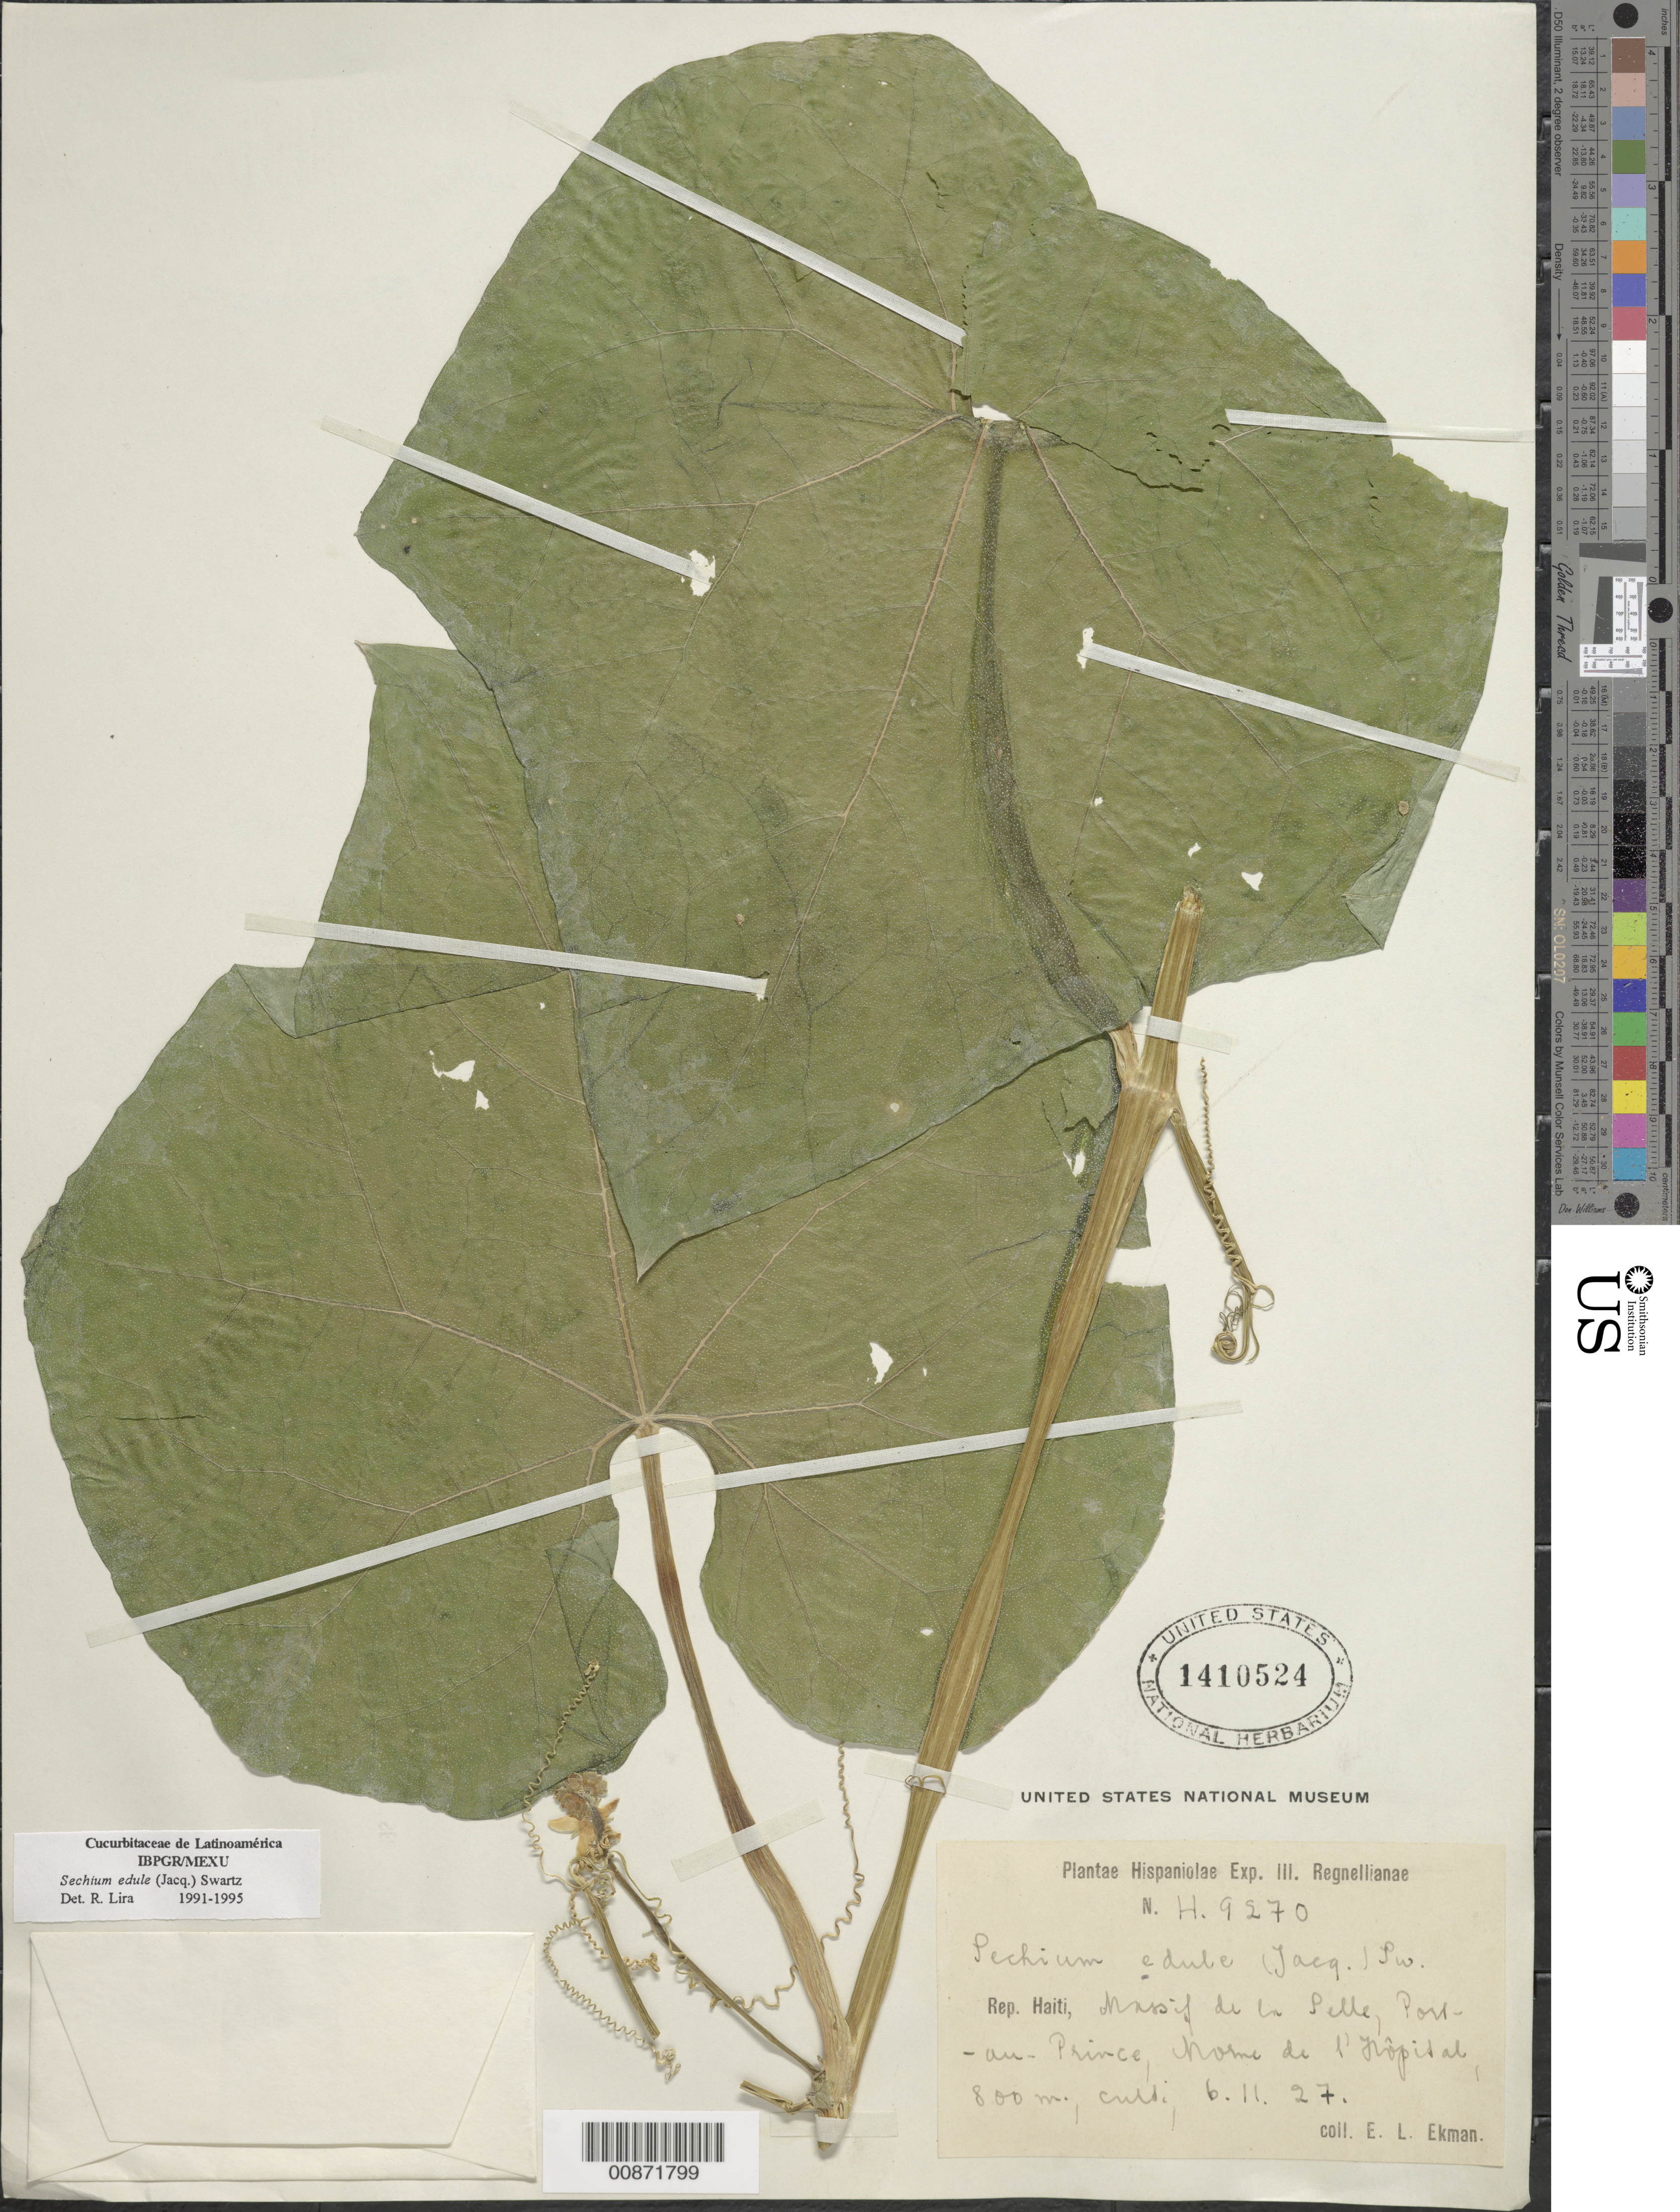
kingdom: Plantae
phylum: Tracheophyta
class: Magnoliopsida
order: Cucurbitales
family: Cucurbitaceae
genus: Sicyos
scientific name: Sicyos edulis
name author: Jacq.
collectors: E. L. Ekman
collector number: H. 9270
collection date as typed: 06 Nov 1927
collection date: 1927-11-06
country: Haiti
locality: Massif de la Pelle, Port-au-Prince, Morne de l'Trôpisal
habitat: Morne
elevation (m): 800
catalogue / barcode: US 1410524